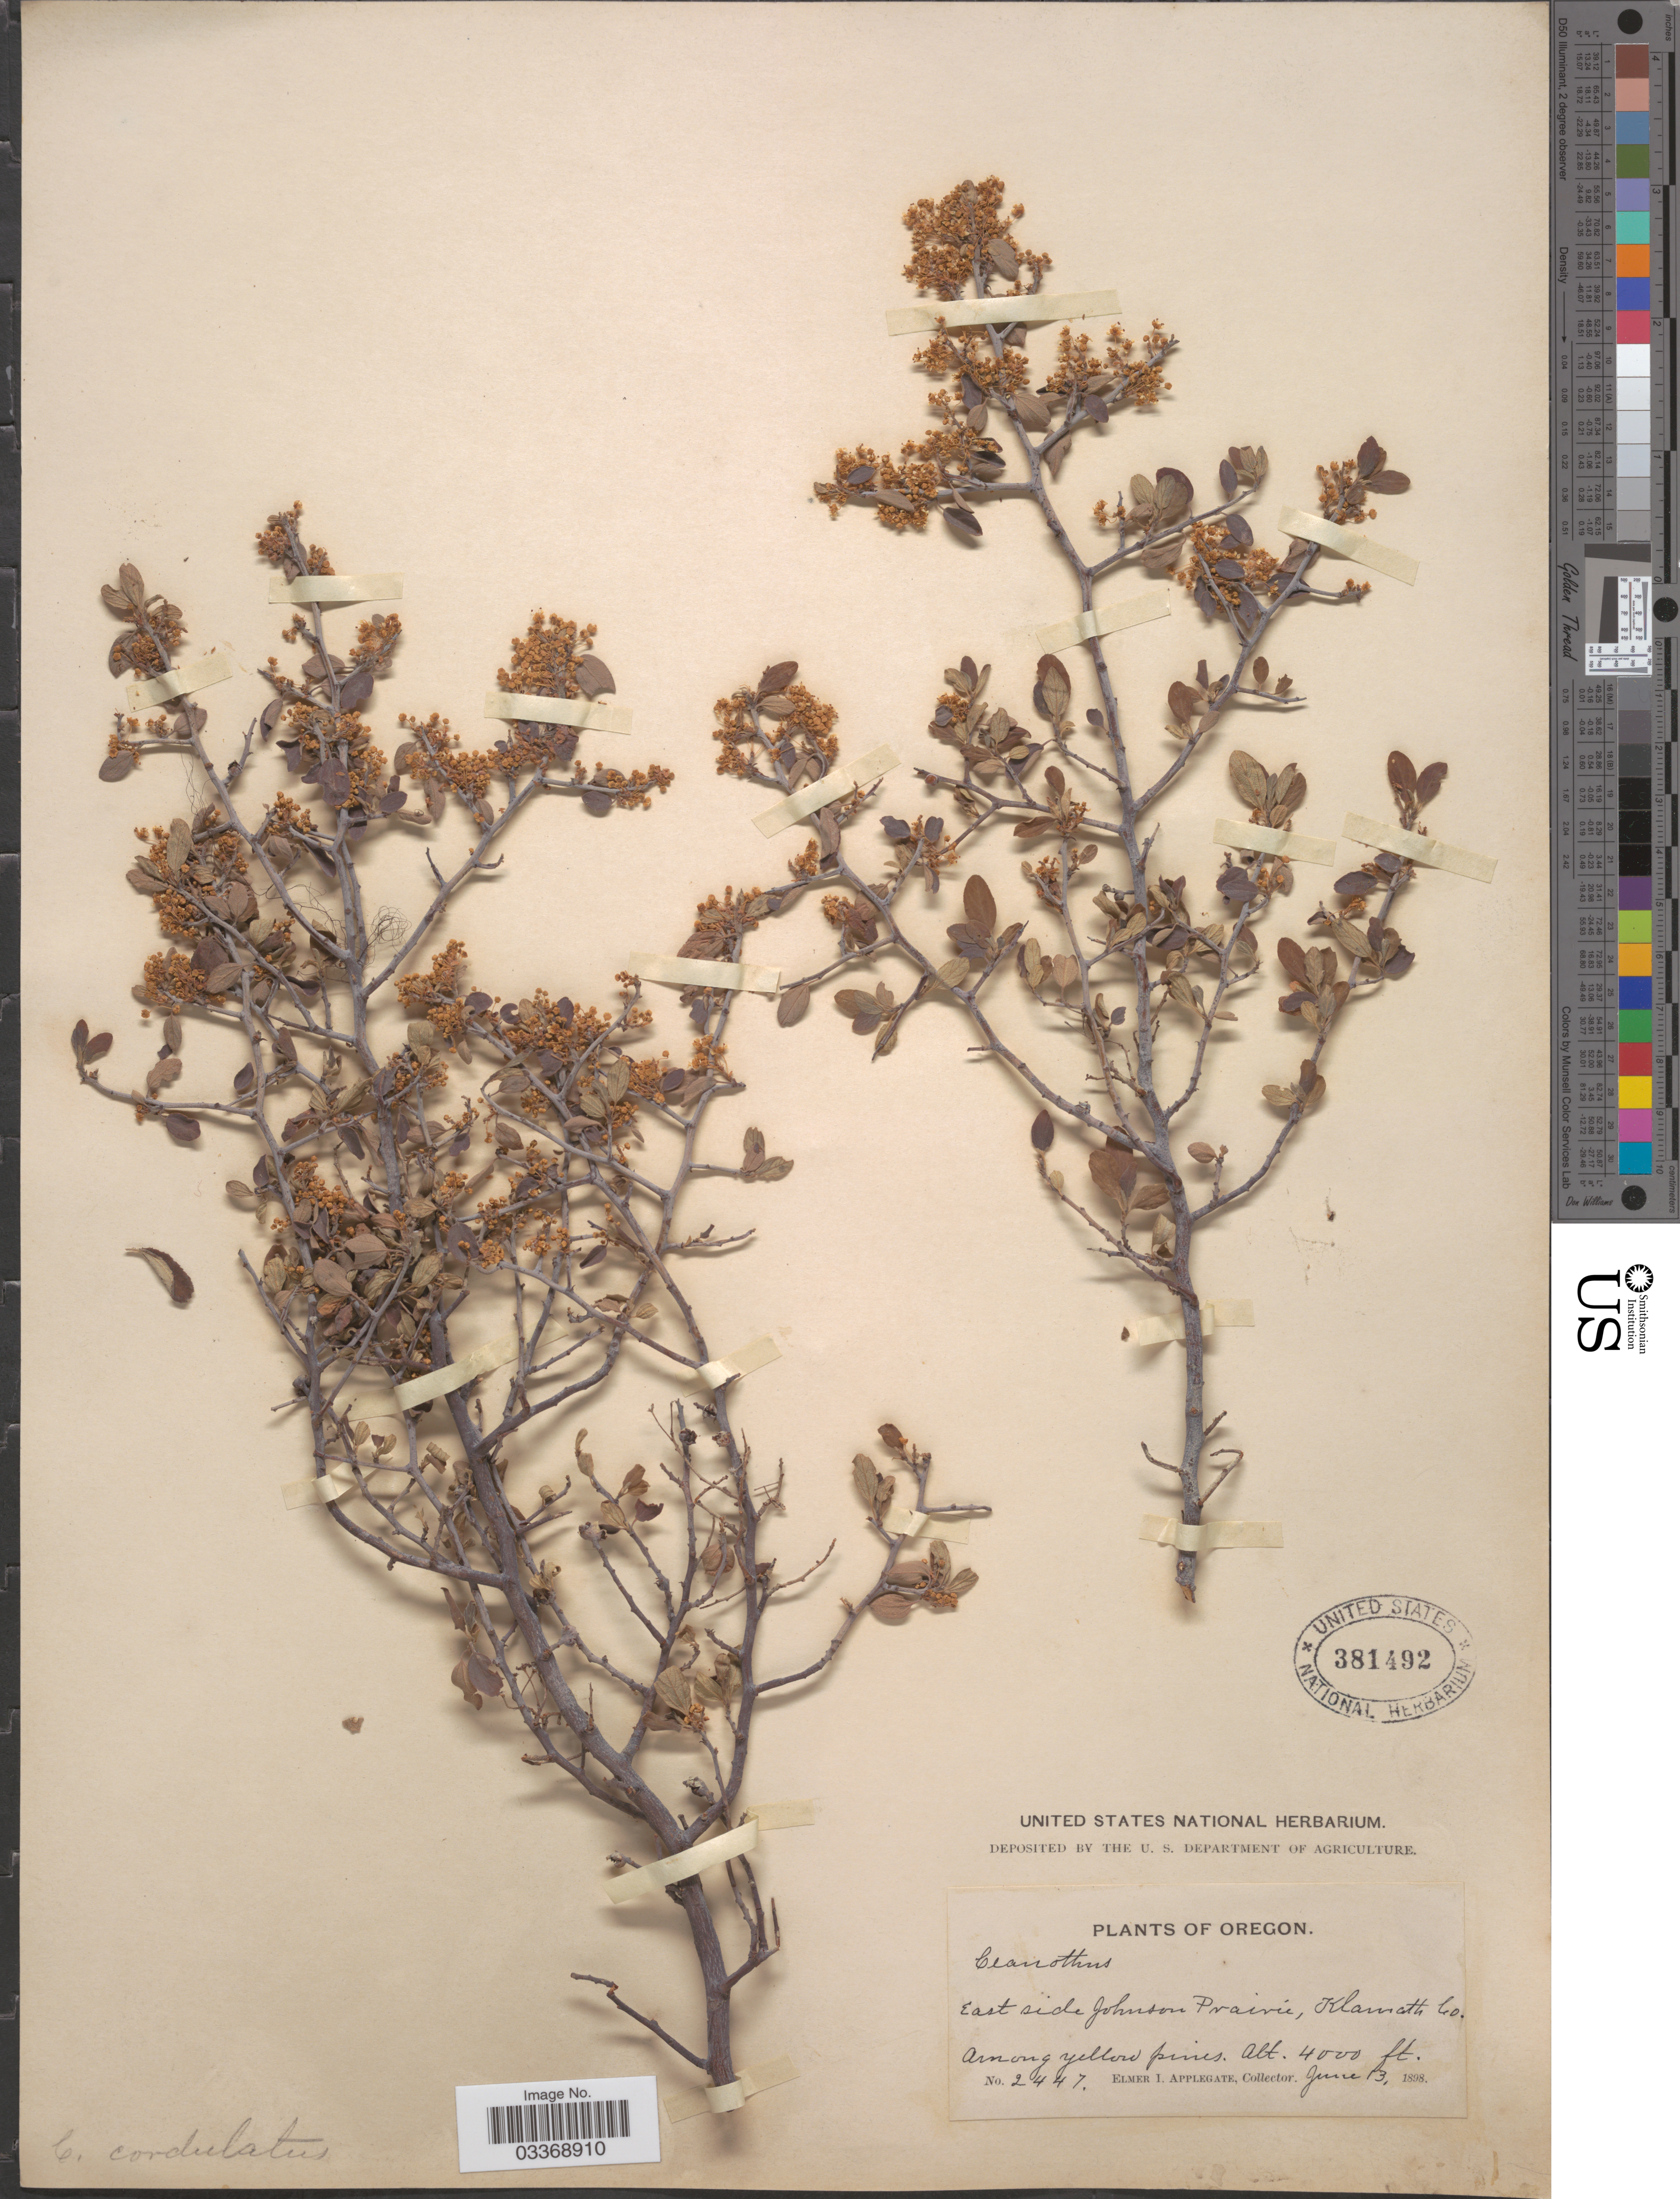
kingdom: Plantae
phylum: Tracheophyta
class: Magnoliopsida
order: Rosales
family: Rhamnaceae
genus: Ceanothus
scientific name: Ceanothus cordulatus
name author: Kellogg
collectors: E. I. Applegate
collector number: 2447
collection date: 1898-06-13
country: United States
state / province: Oregon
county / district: Klamath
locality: East side Johnson Prairie, Klamath Co.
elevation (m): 1219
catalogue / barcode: US 381492